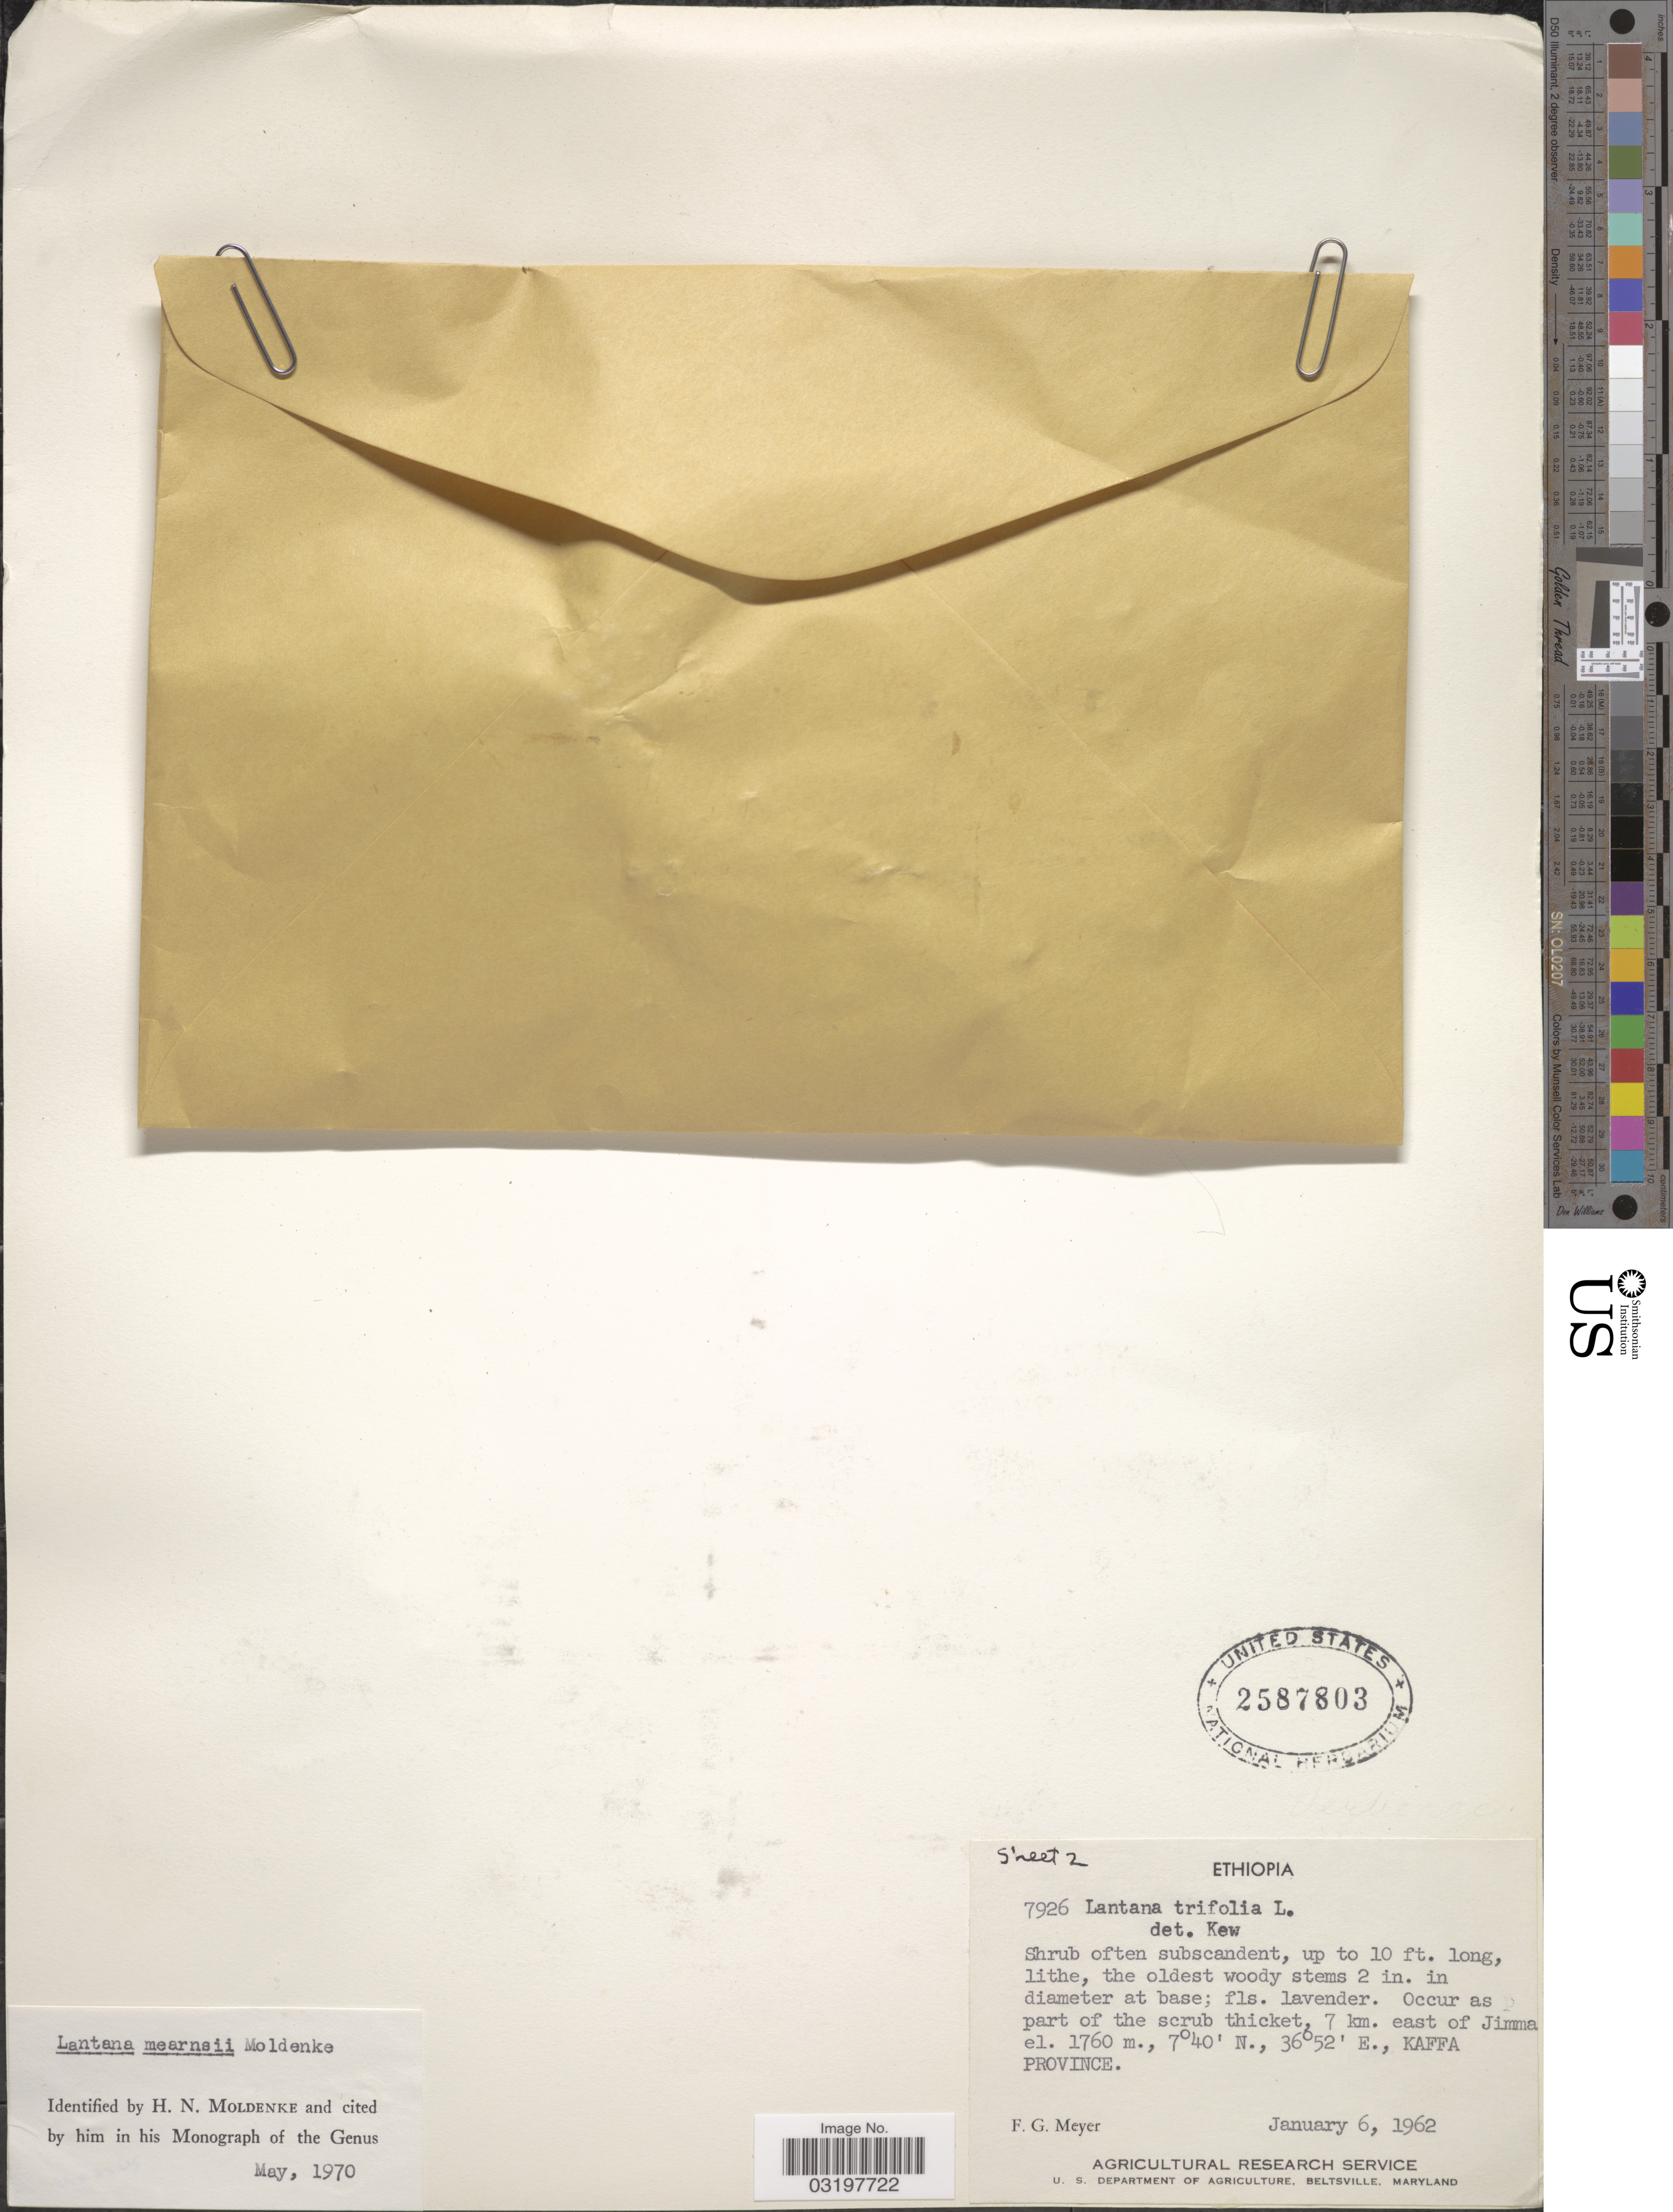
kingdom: Plantae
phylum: Tracheophyta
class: Magnoliopsida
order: Lamiales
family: Verbenaceae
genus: Lantana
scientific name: Lantana mearnsii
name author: Moldenke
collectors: F. G. Meyer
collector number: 7926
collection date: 1962-01-06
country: Ethiopia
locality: Occur as part of the scrub thicket, 7 km. east of Jimma, Kaffa Province.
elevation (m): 1760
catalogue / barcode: US 2587803